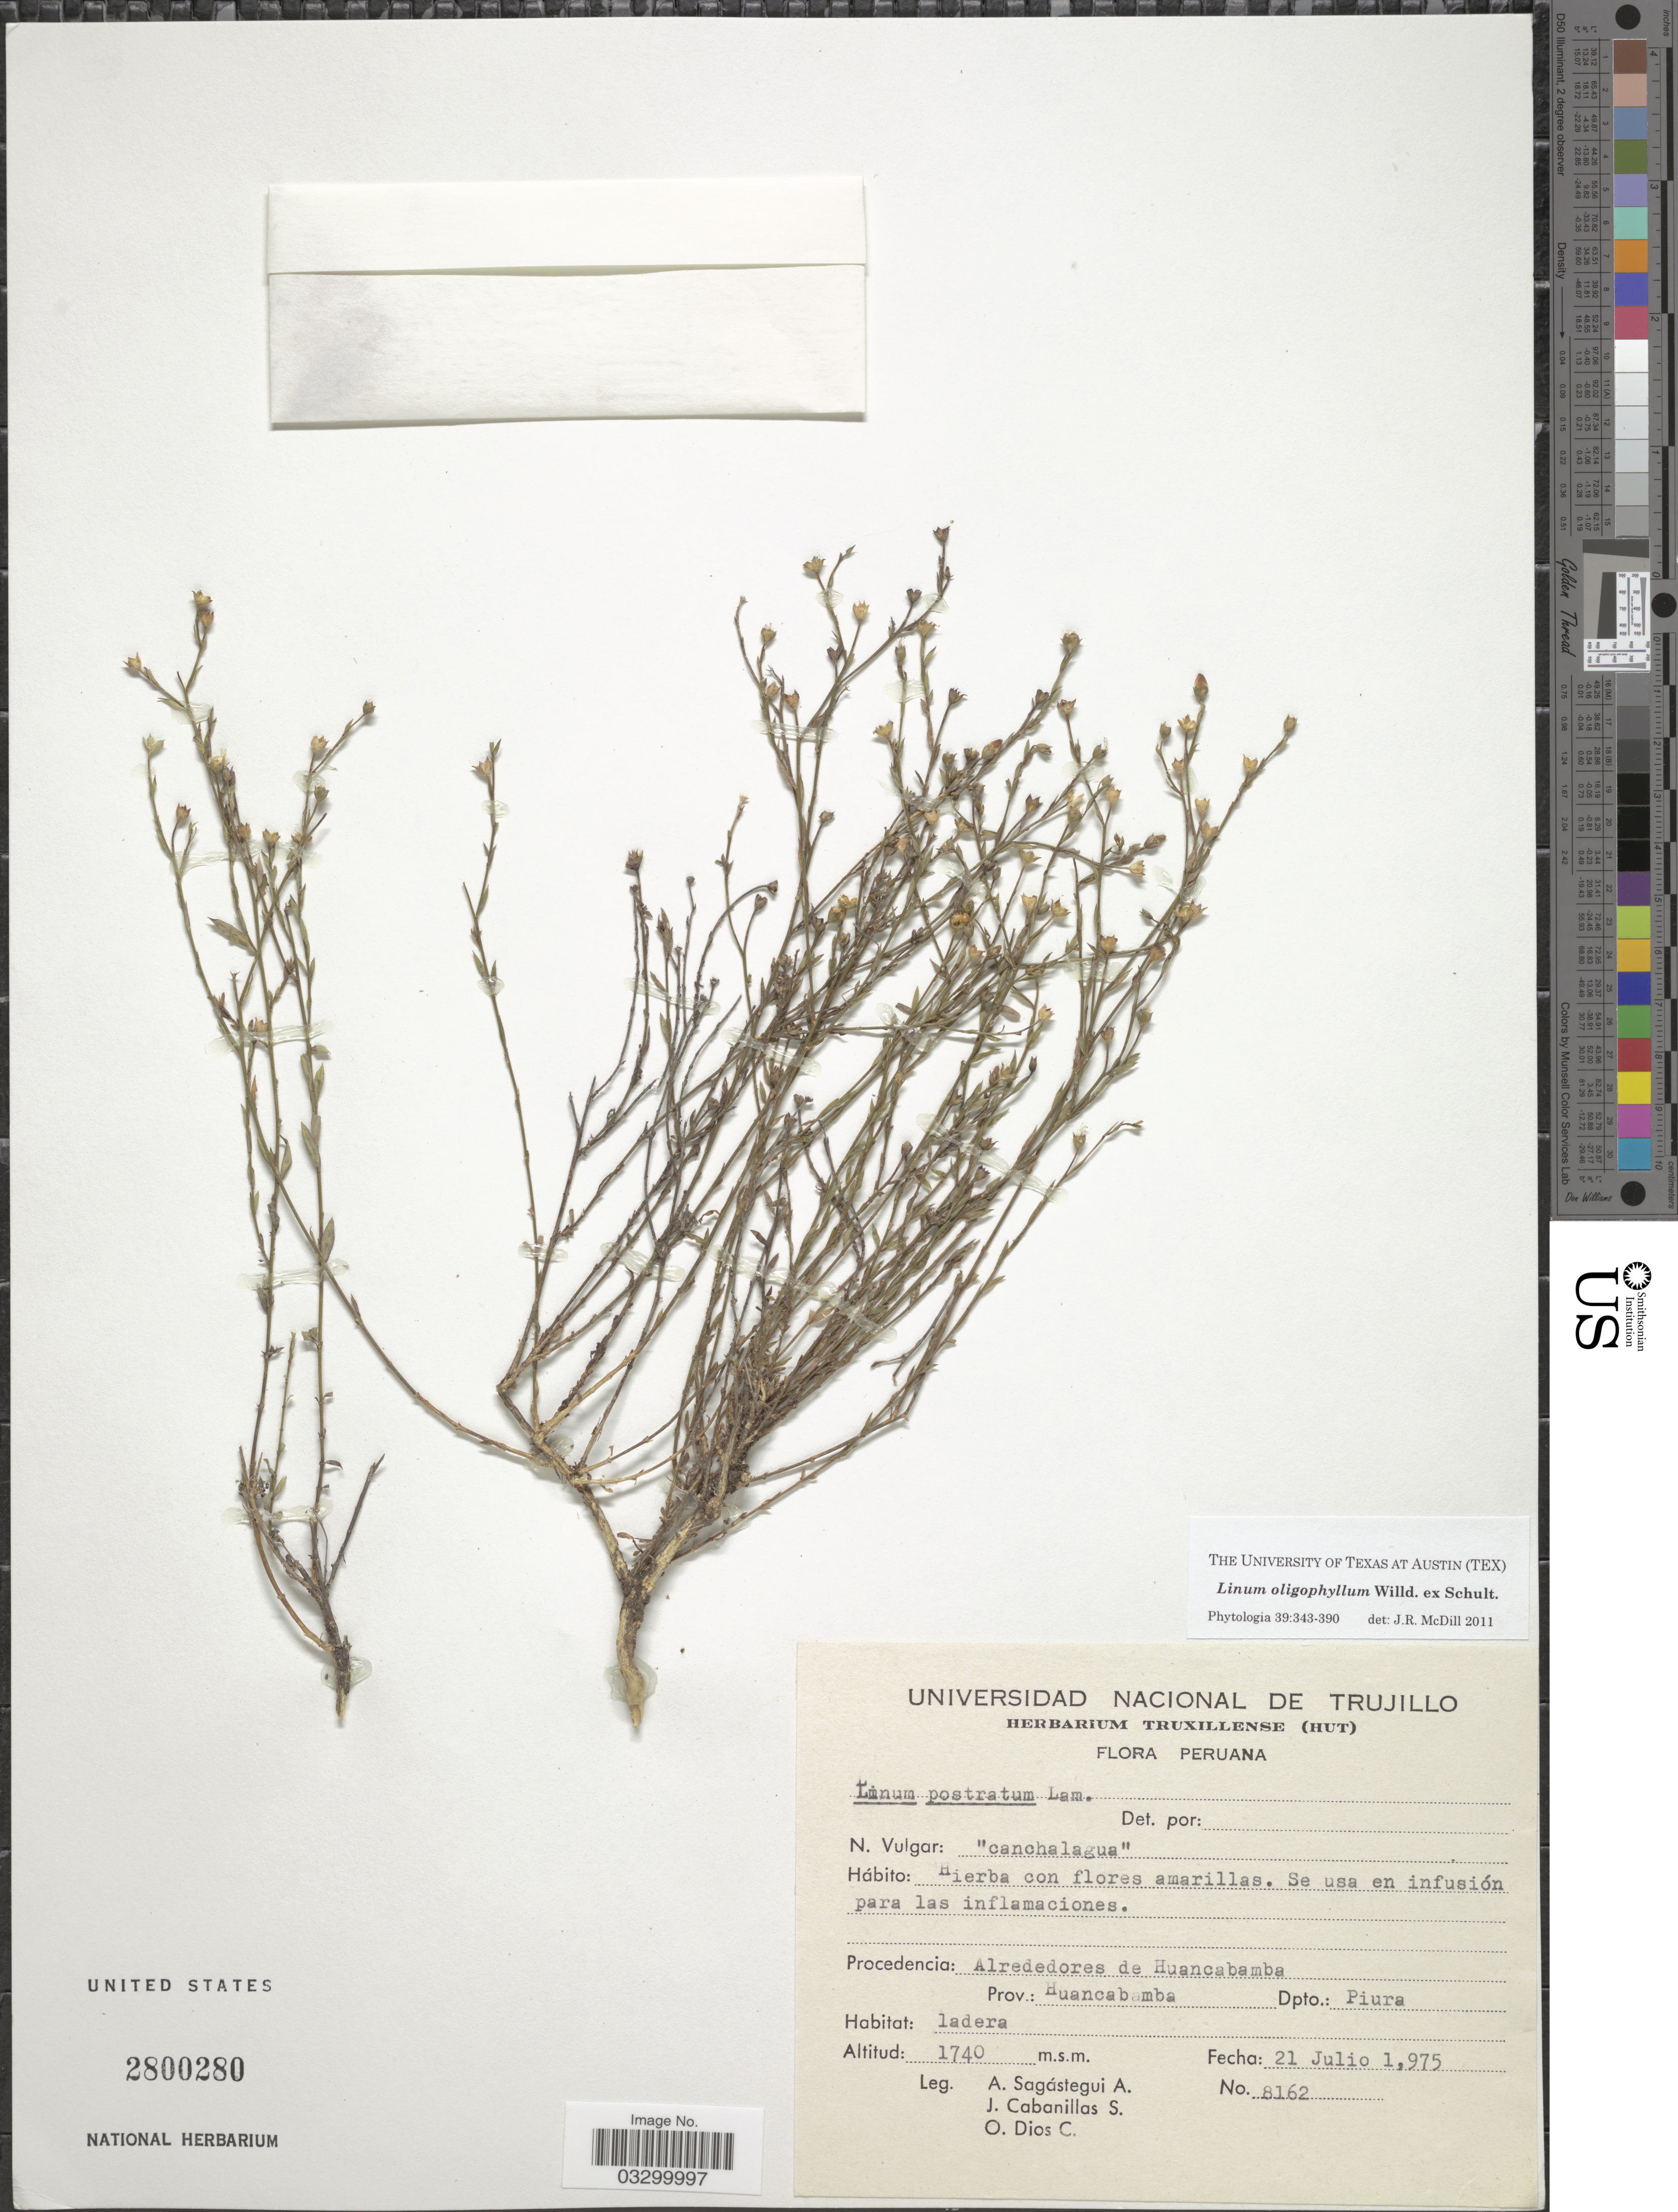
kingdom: Plantae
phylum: Tracheophyta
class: Magnoliopsida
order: Malpighiales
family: Linaceae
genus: Linum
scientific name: Linum oligophyllum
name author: Willd. ex Schult.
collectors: A. Sagástegui A., J. Cabanillas S. & O. Dios C.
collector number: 8162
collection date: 1975-07-21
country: Peru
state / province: Piura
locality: Alrededores de Huancabamba. Prov.: Huancabamba. Dpto.: Piura.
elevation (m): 1740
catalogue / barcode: US 2800280